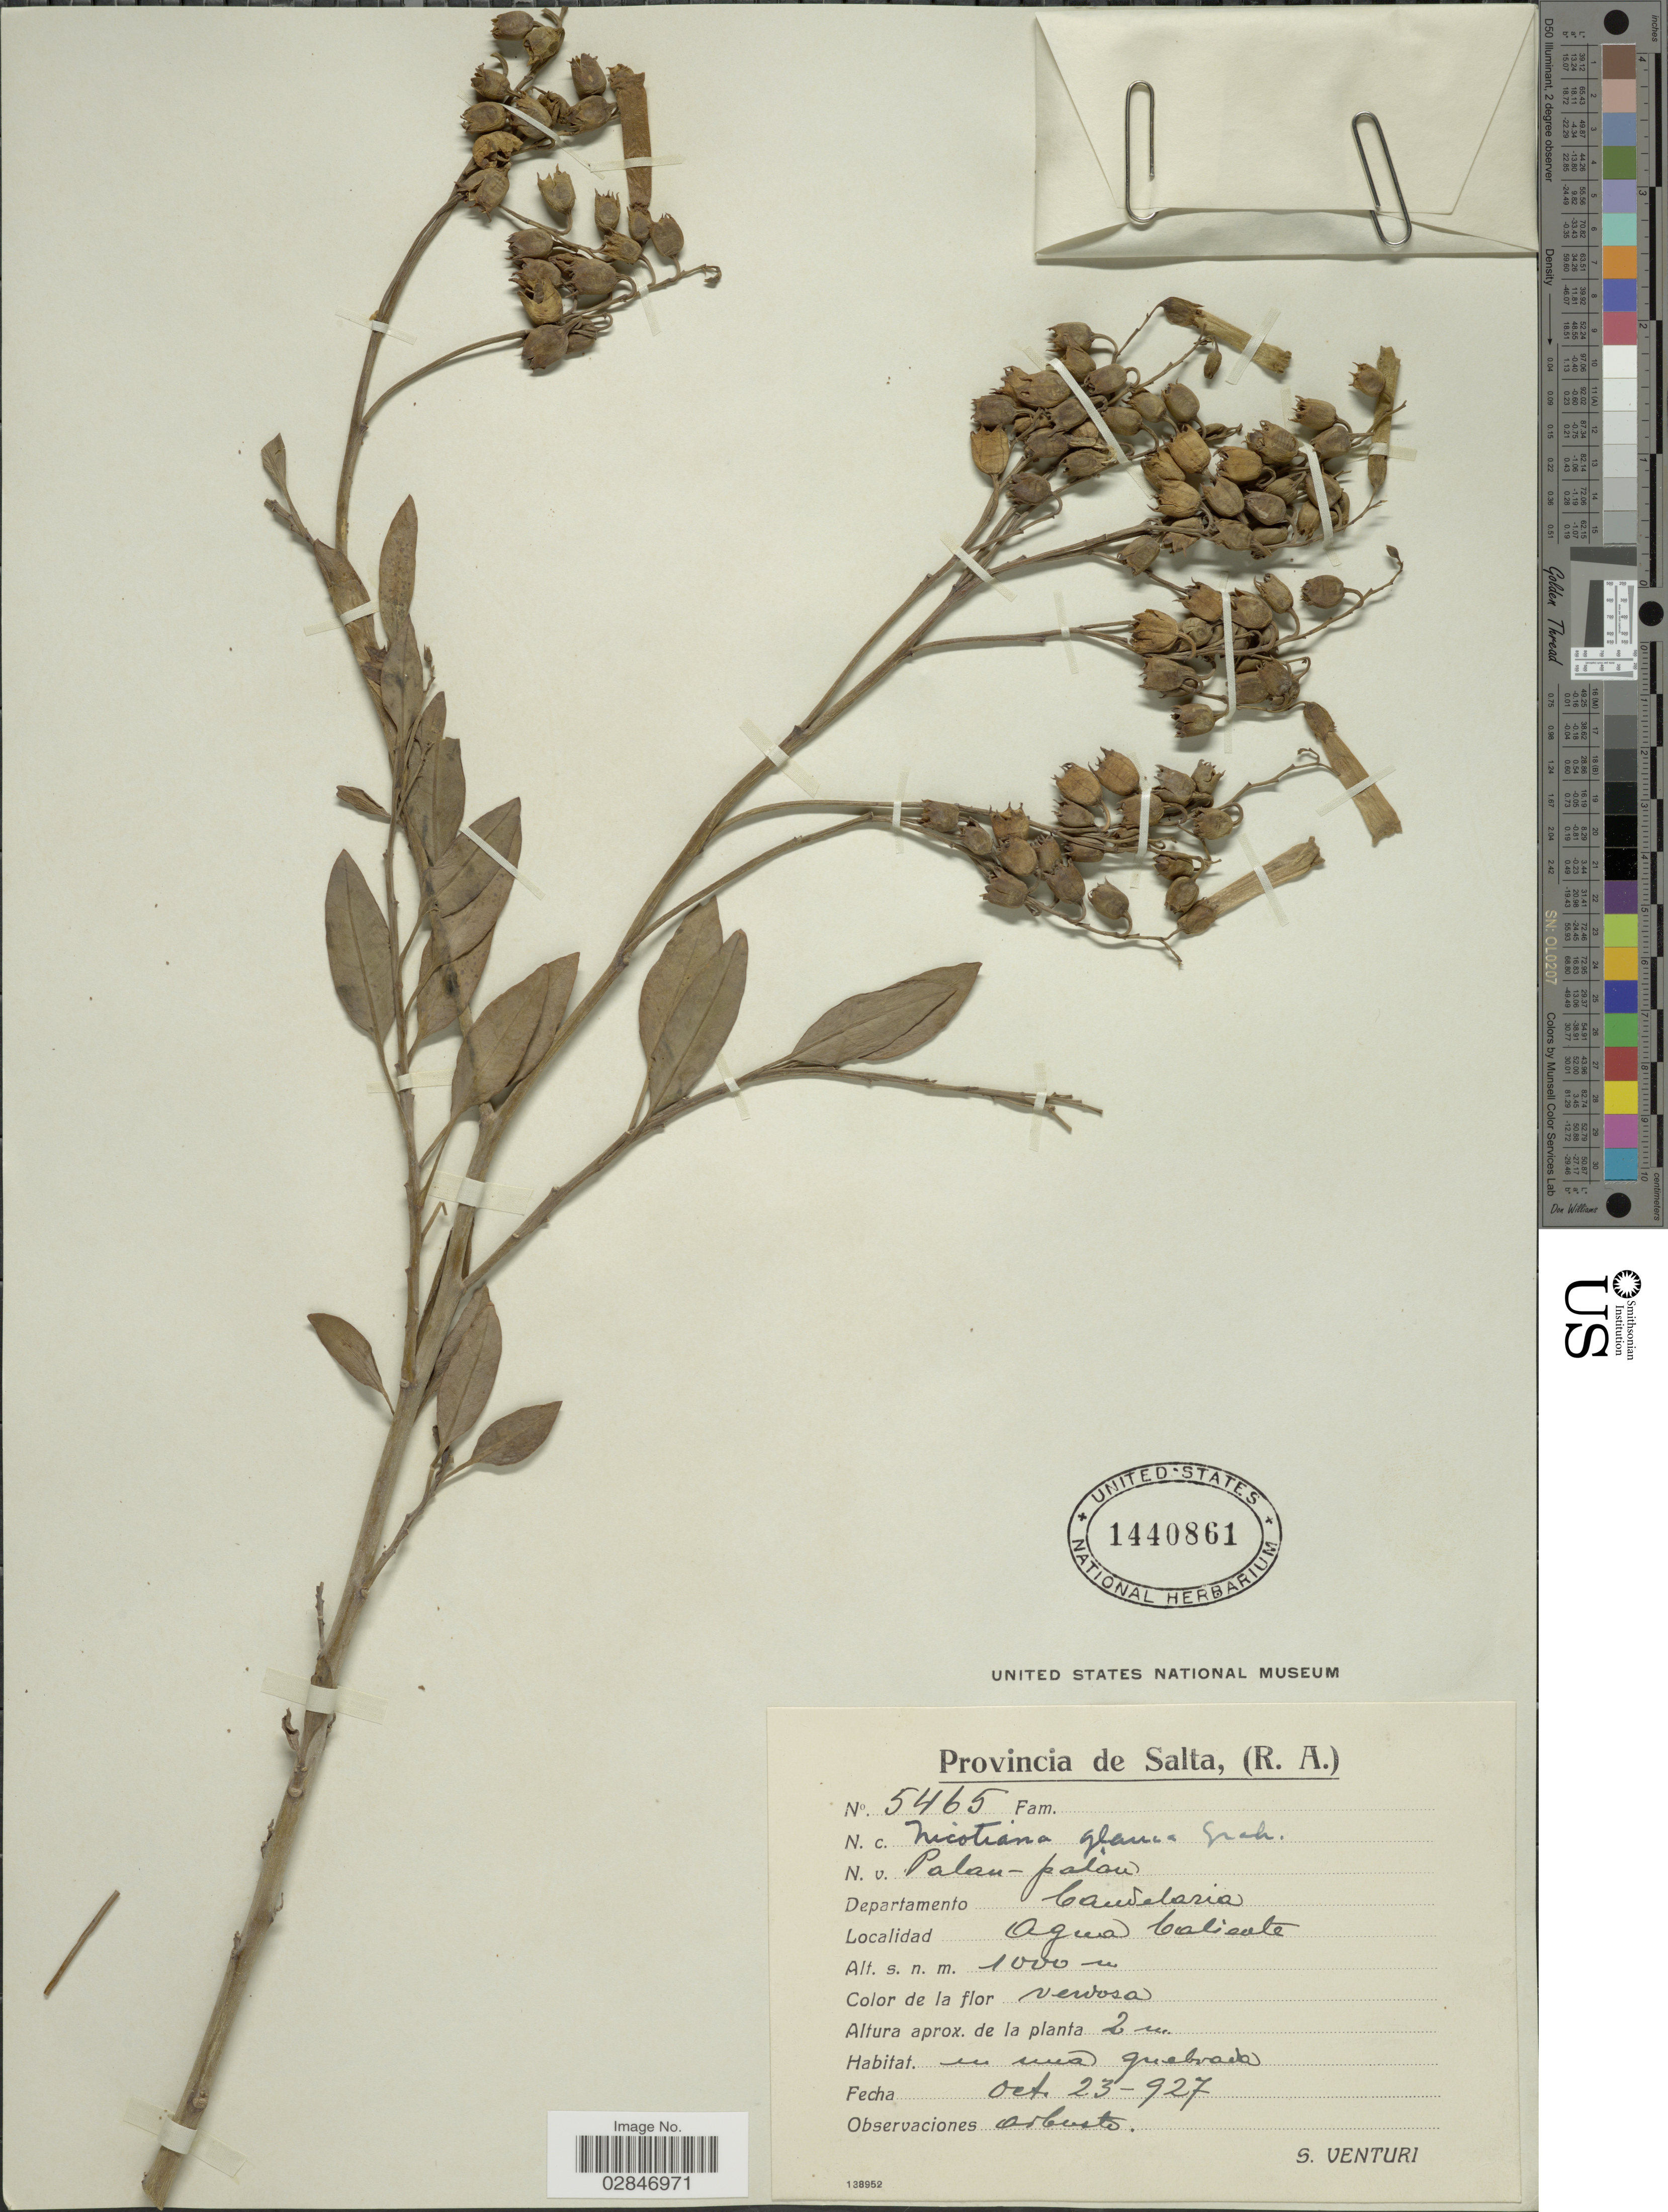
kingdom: Plantae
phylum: Tracheophyta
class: Magnoliopsida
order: Solanales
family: Solanaceae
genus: Nicotiana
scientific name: Nicotiana glauca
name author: Graham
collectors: S. Venturi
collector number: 5465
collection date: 1927-10-23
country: Argentina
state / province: Salta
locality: Provincia de Salta , (R. A.), Departamento Candelaria, Agua Caliente.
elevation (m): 1000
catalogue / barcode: US 1440861